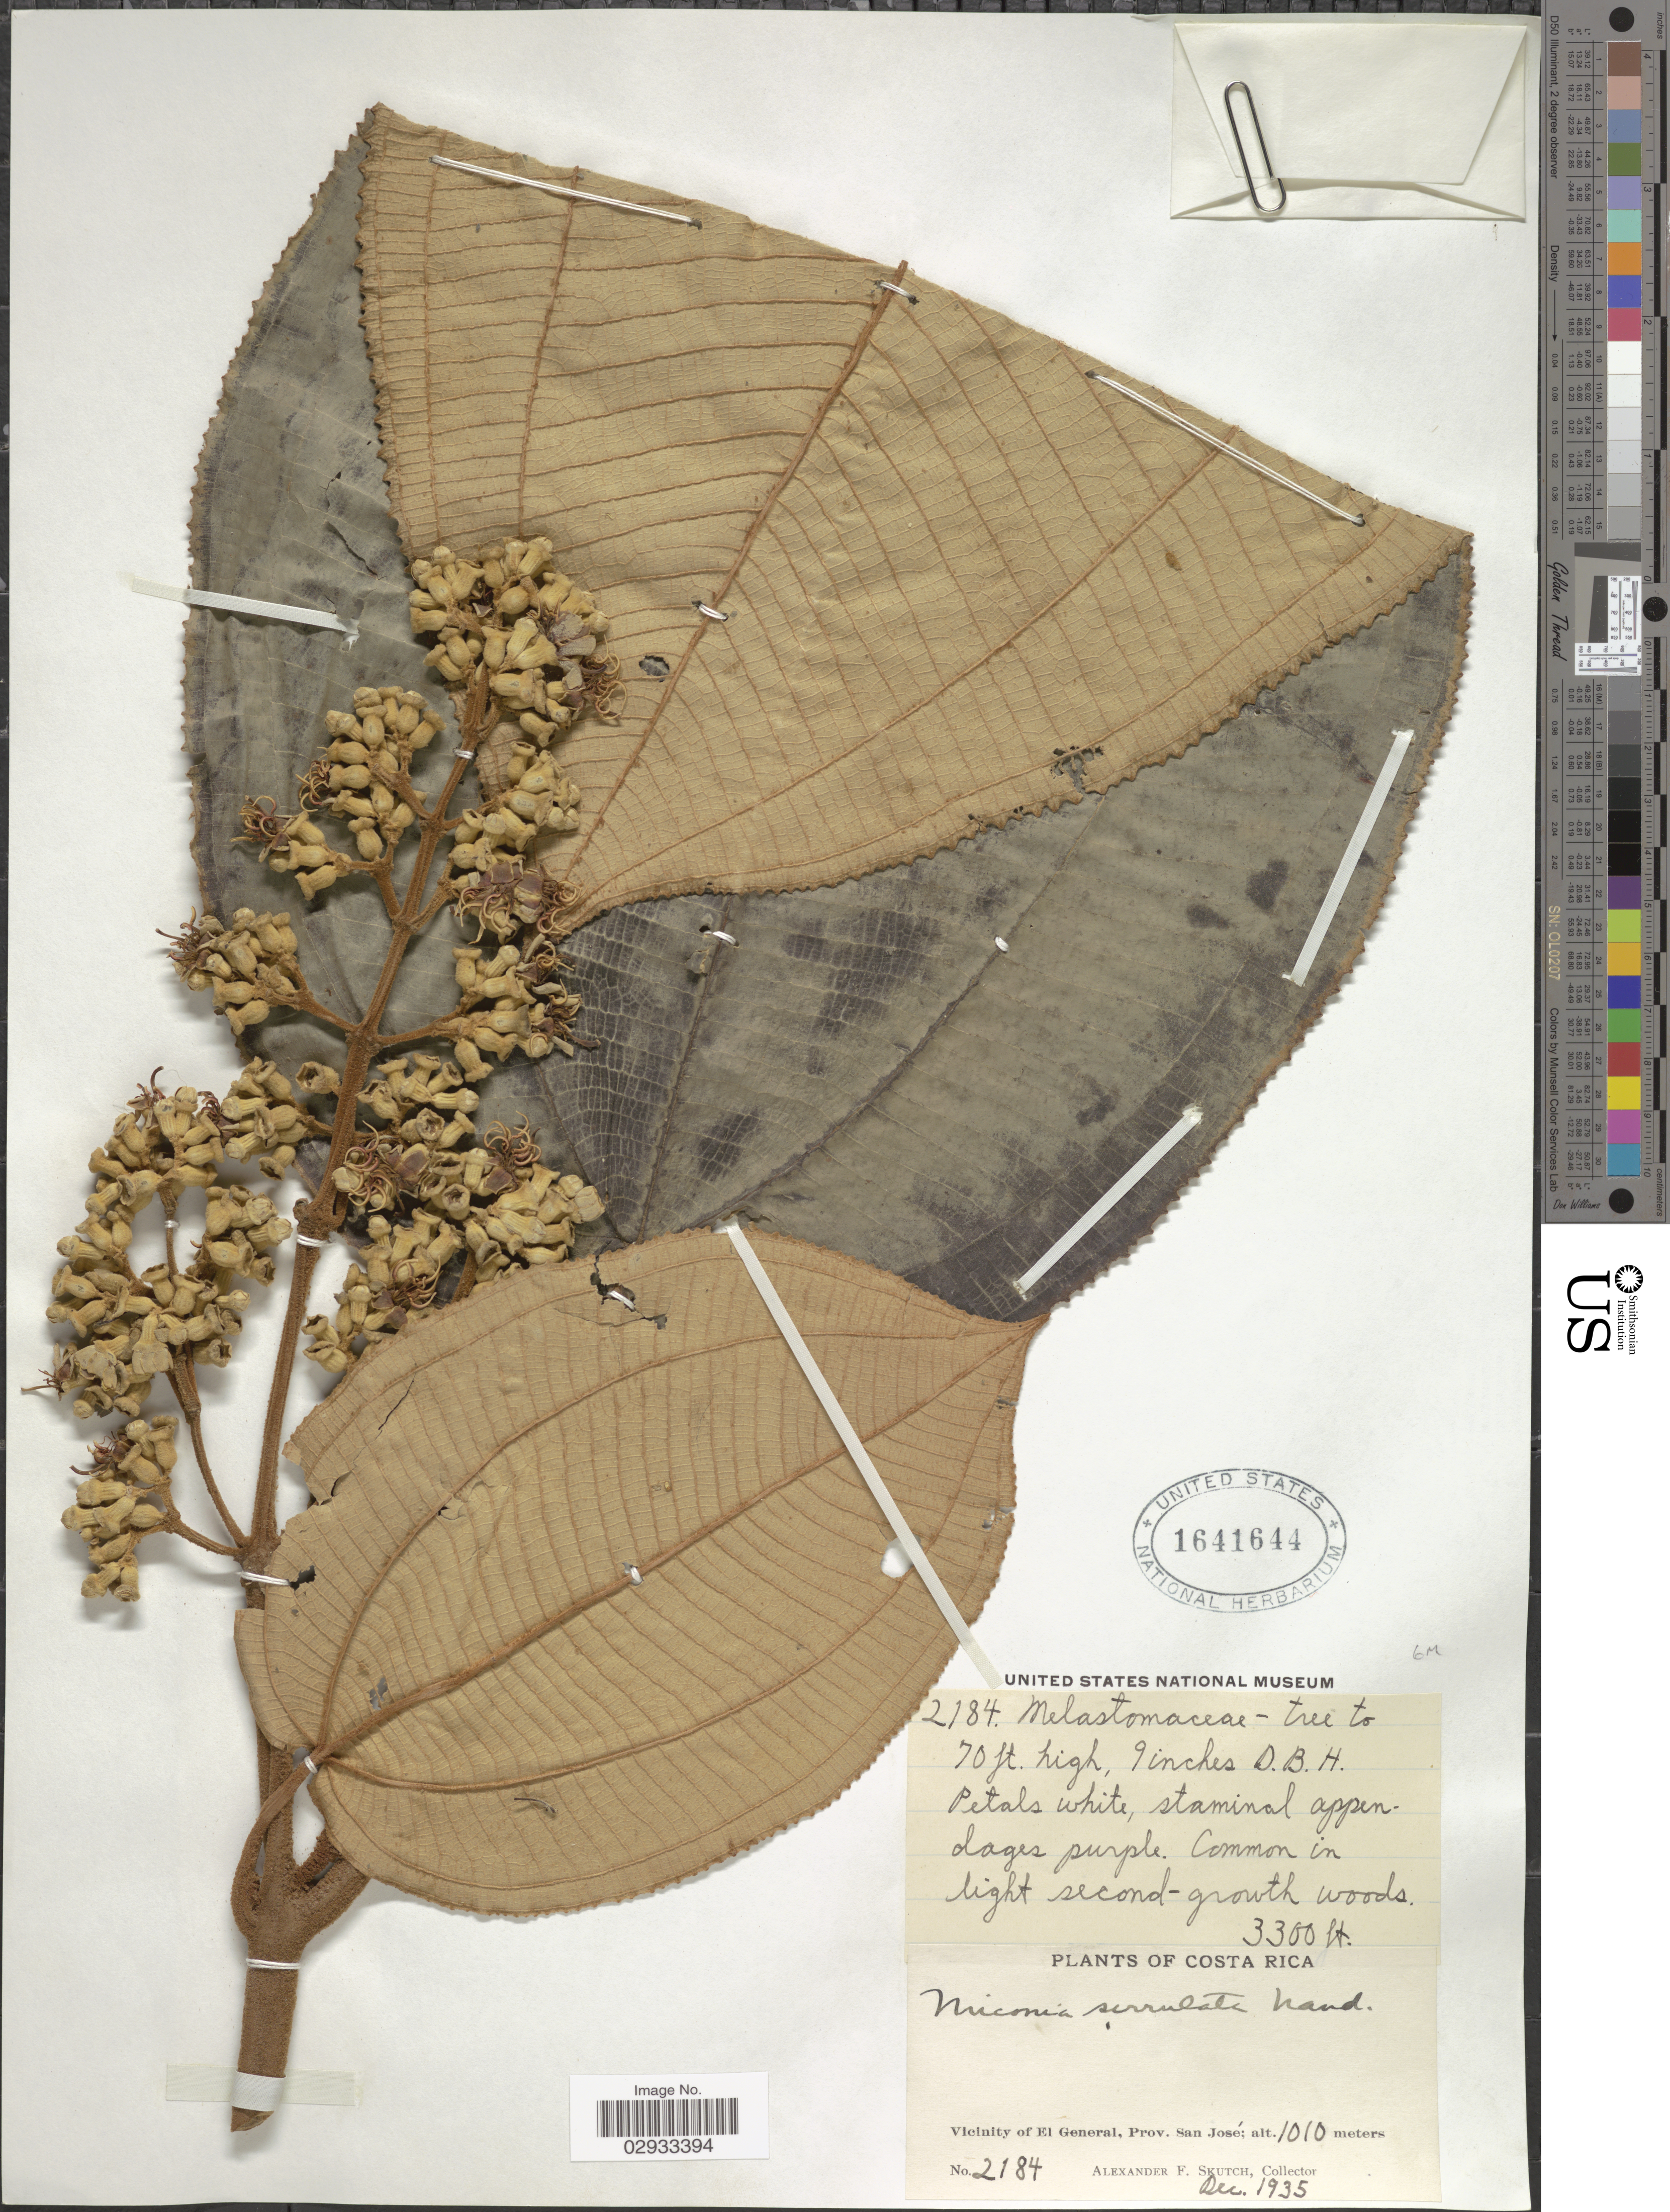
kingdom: Plantae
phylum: Tracheophyta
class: Magnoliopsida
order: Myrtales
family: Melastomataceae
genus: Miconia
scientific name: Miconia serrulata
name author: (DC.) Naudin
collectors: A. F. Skutch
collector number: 2184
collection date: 1935-12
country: Costa Rica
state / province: San José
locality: Vicinity of El General.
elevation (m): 1010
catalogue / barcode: US 1641644